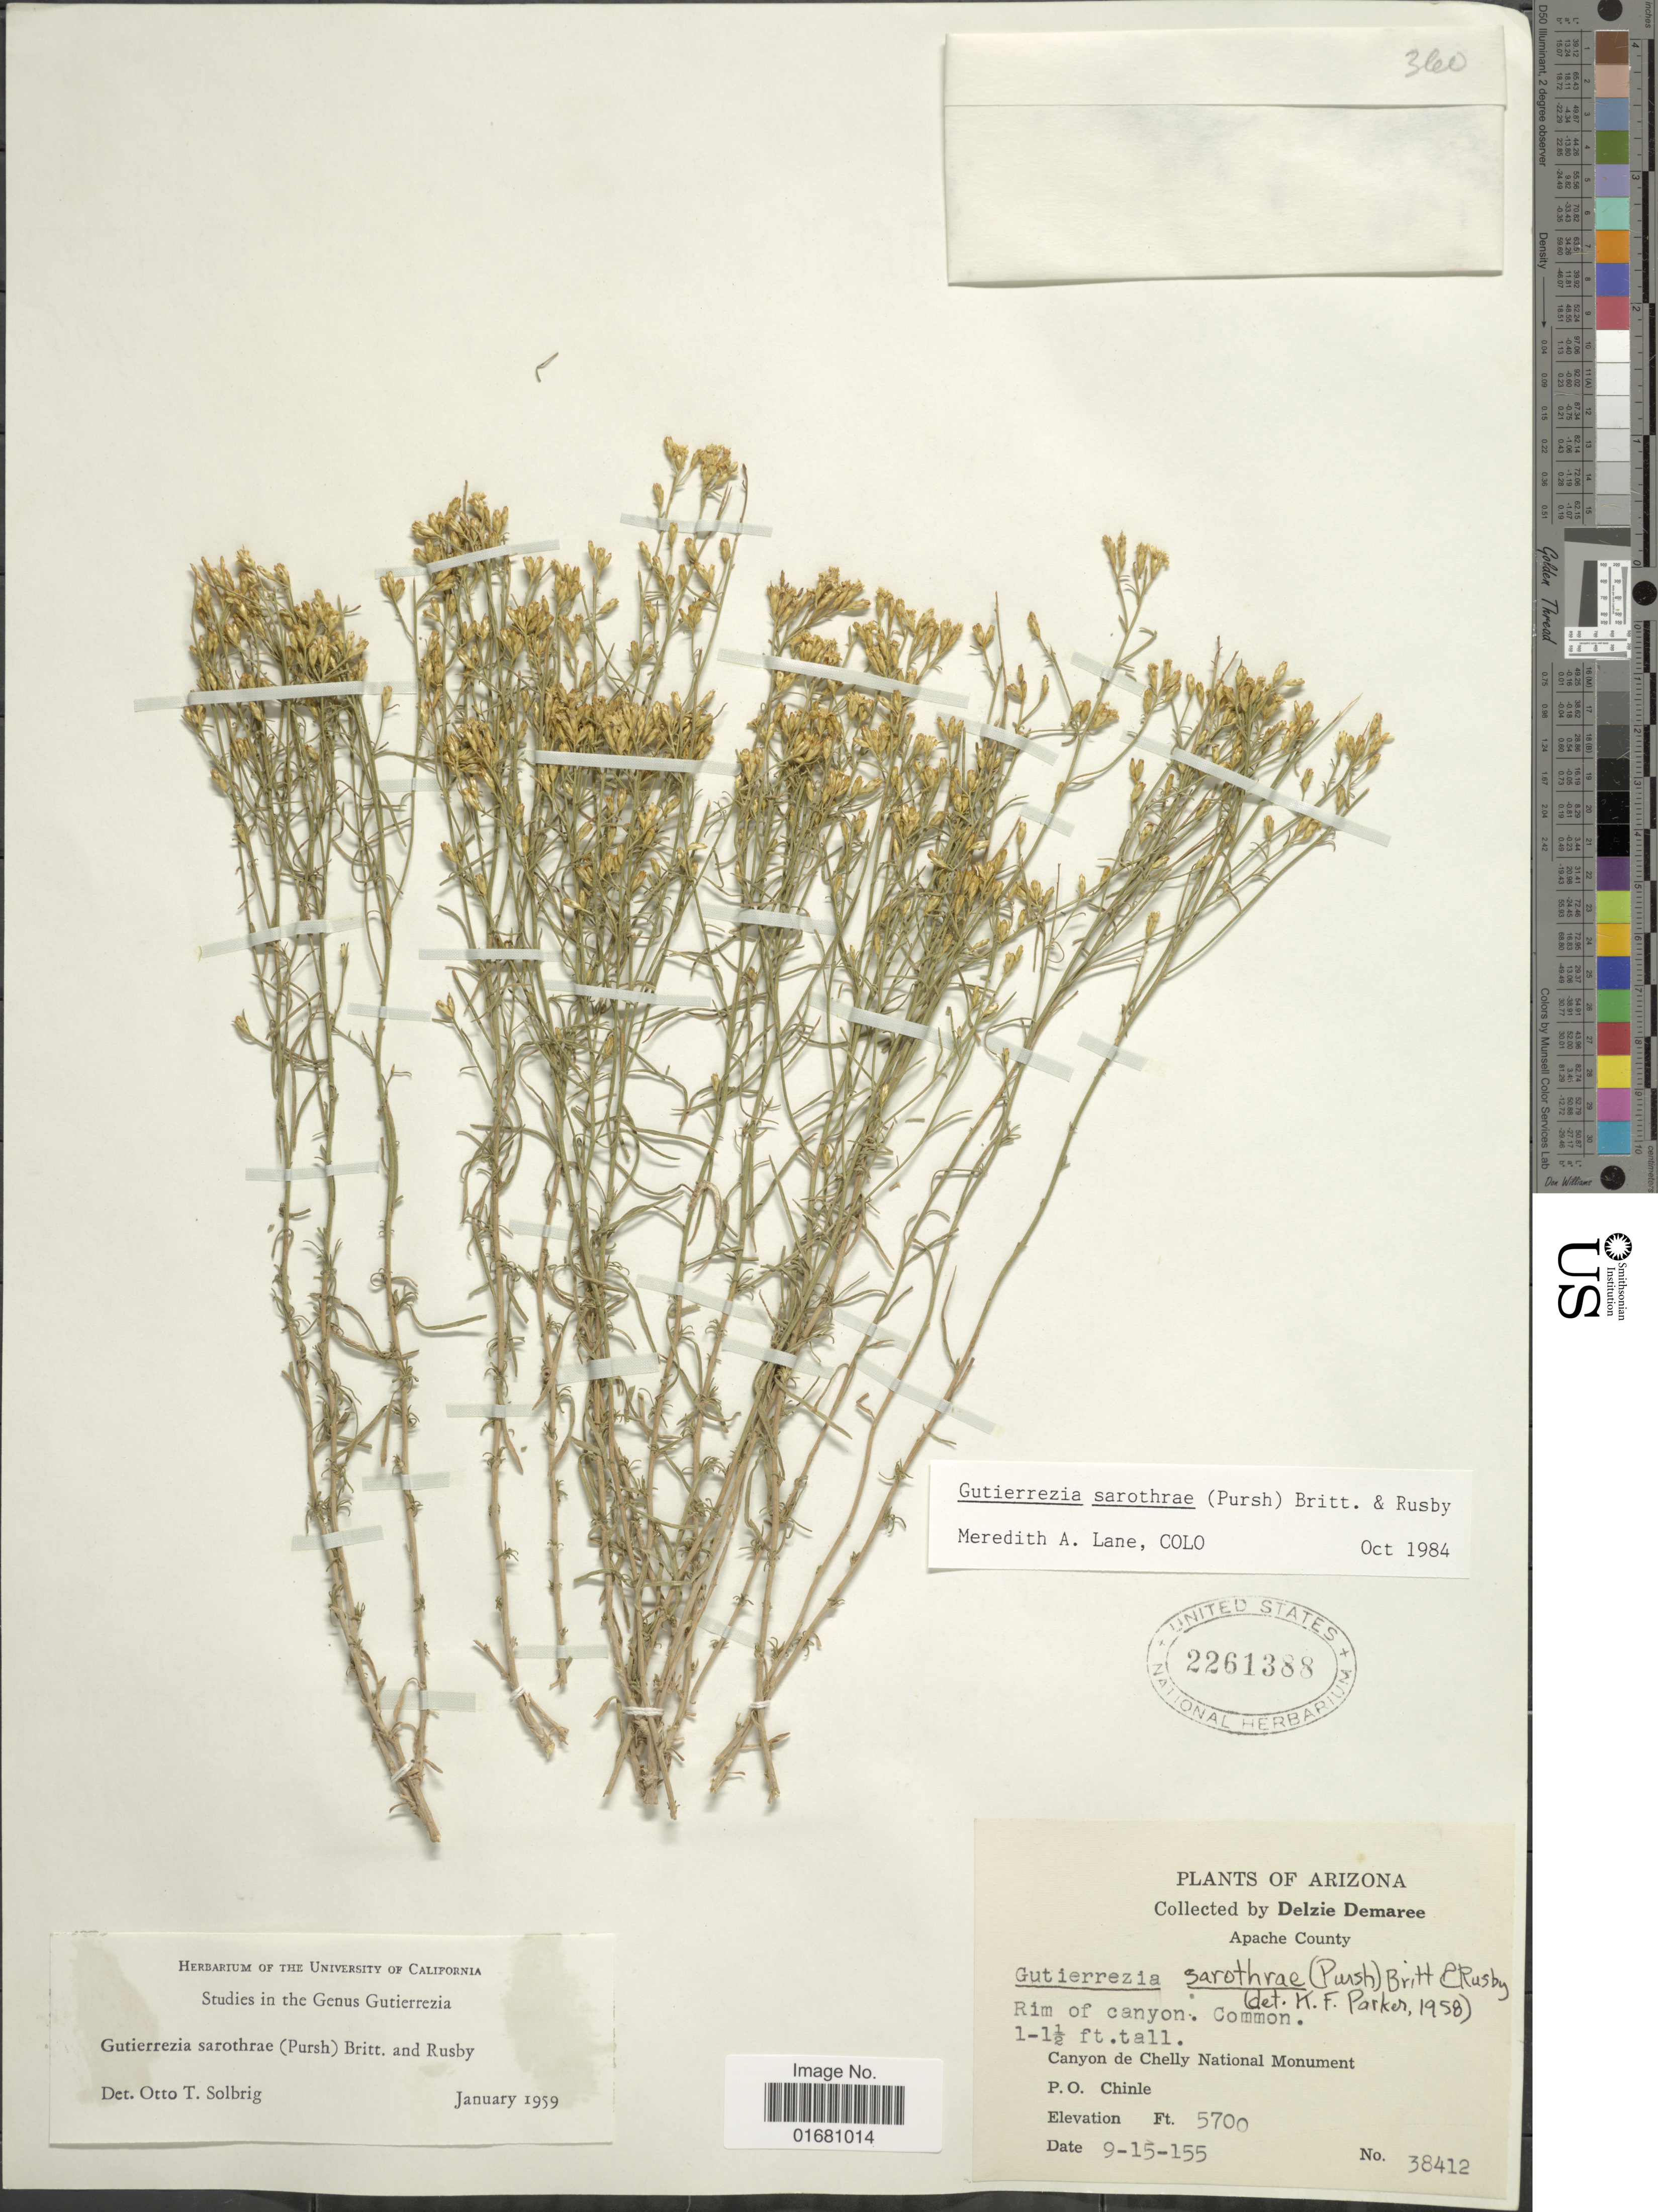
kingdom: Plantae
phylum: Tracheophyta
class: Magnoliopsida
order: Asterales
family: Asteraceae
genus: Gutierrezia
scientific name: Gutierrezia sarothrae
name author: (Pursh) Britton & Rusby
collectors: D. Demaree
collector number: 38412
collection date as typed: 155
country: United States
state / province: Arizona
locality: Apache County, Canyon de Chelly National Monument, P.O. Chinle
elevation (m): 1737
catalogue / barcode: US 2261388